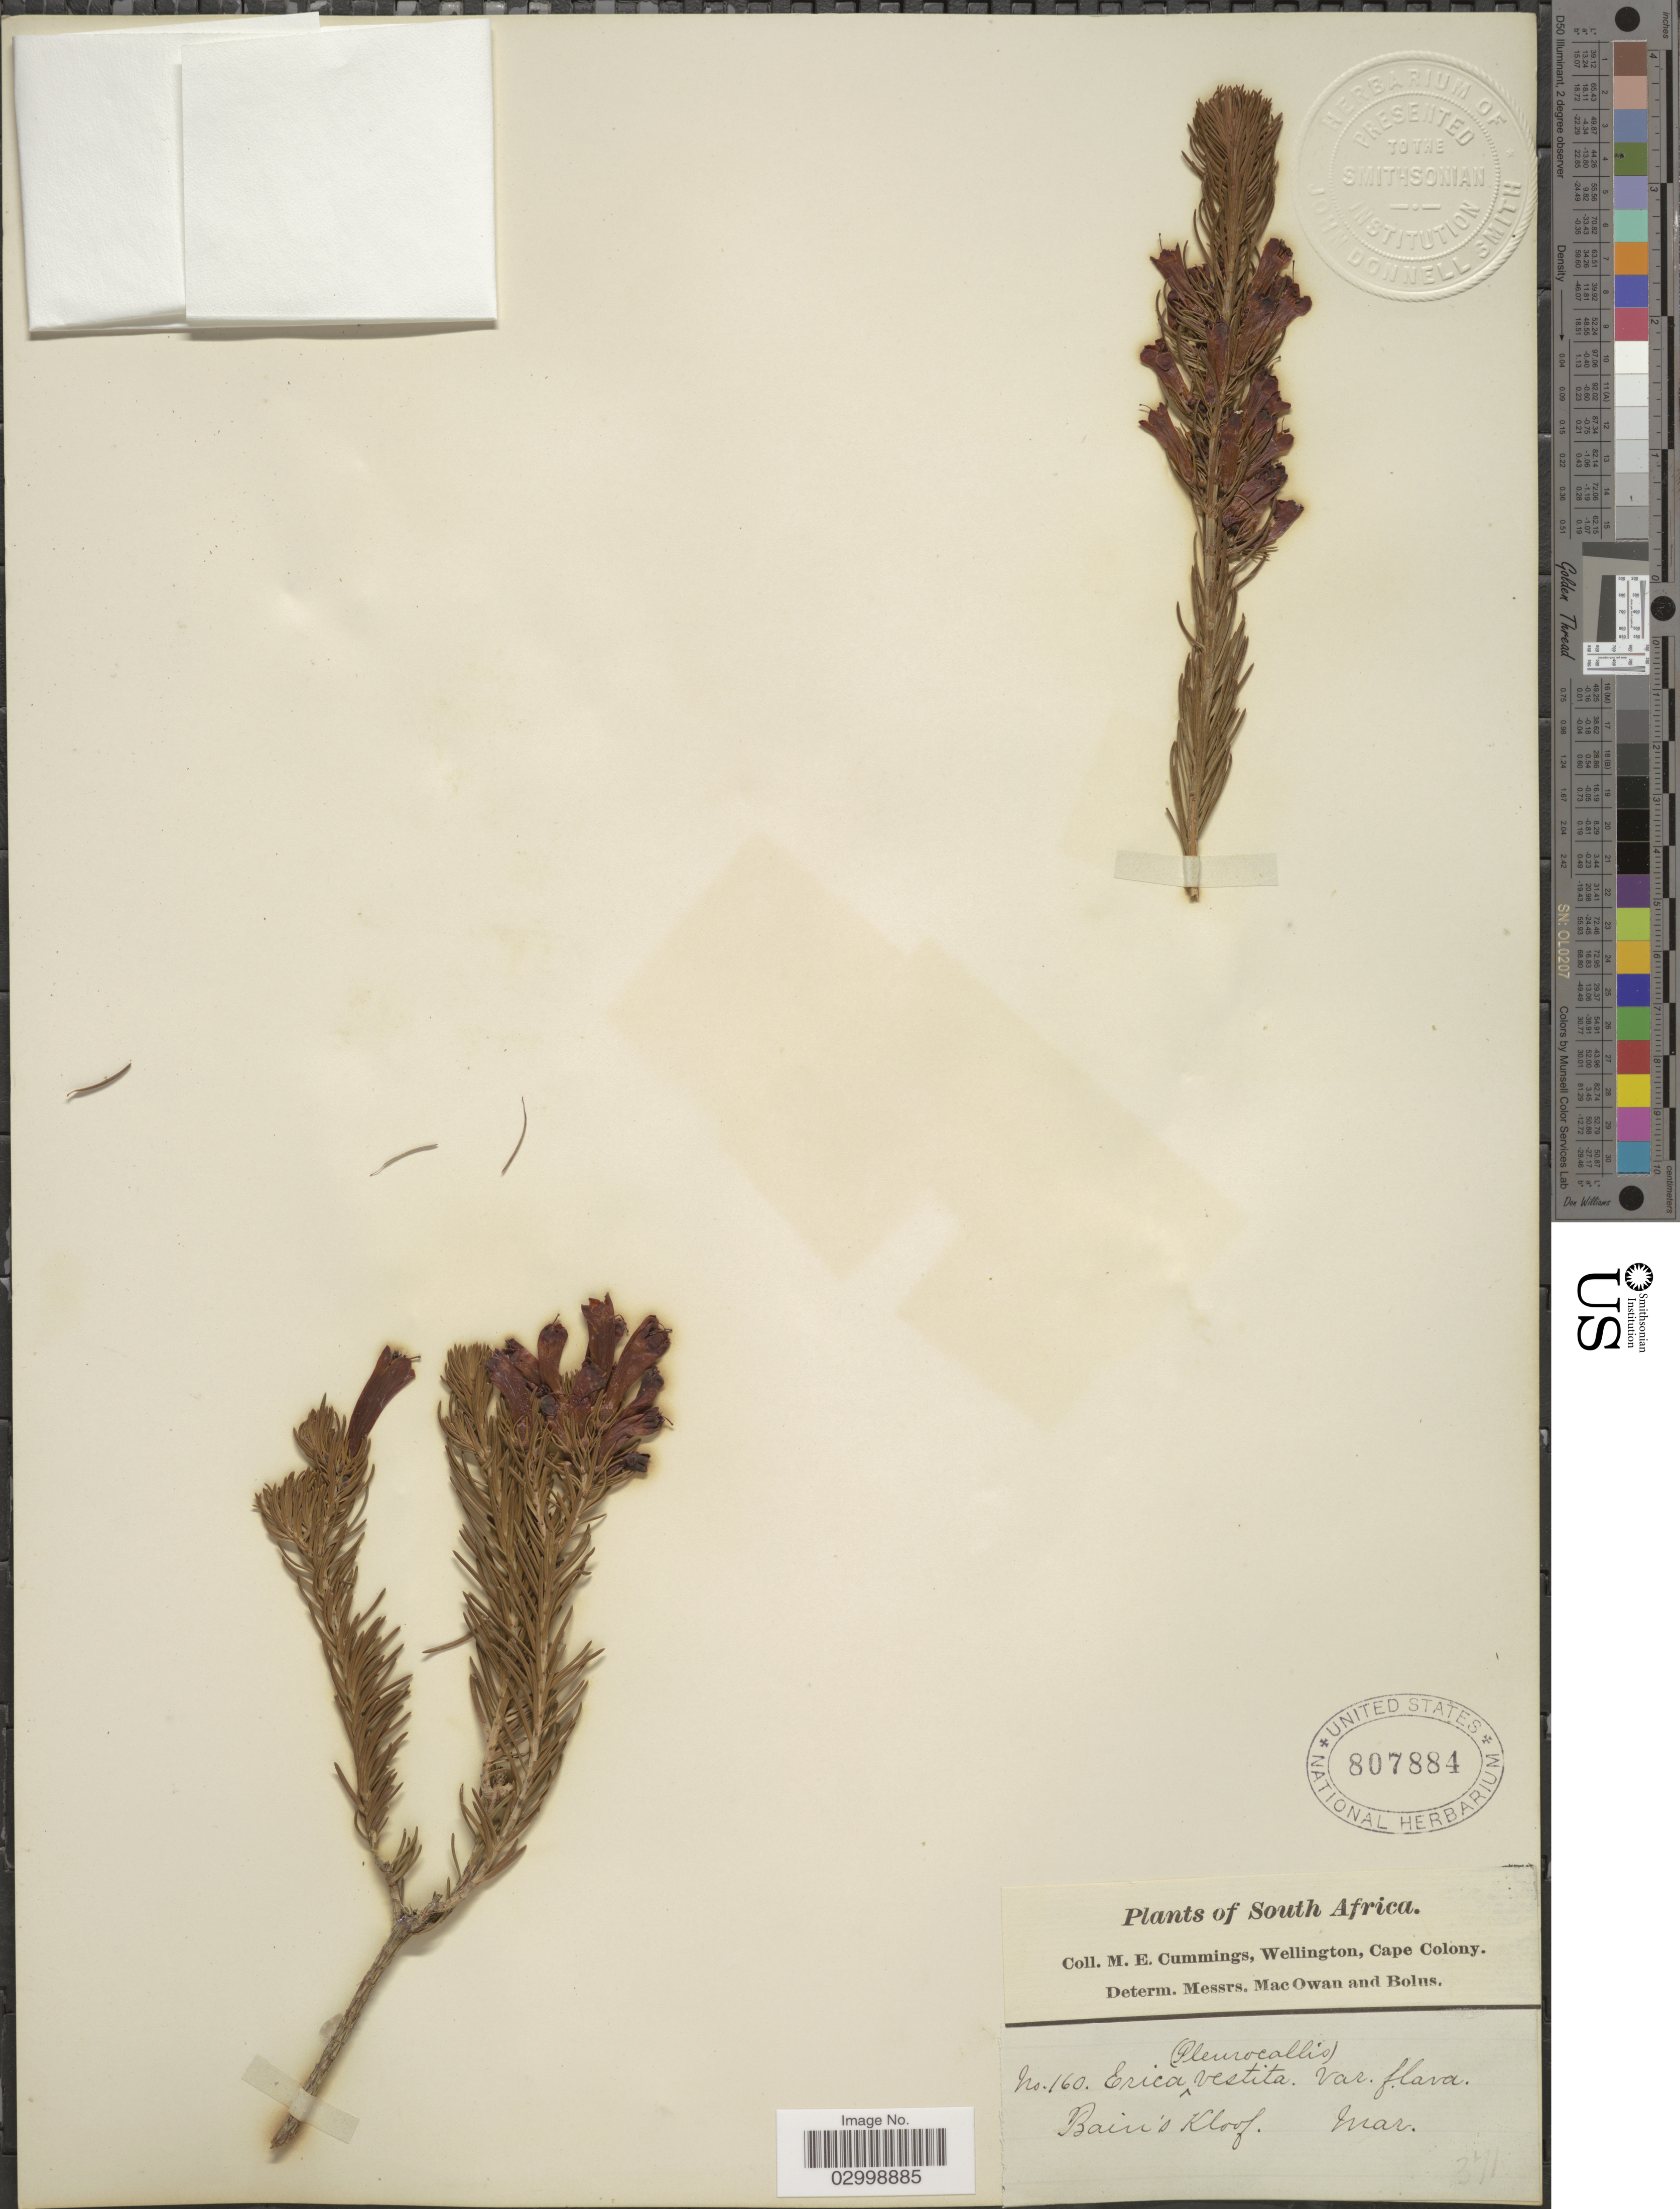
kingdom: Plantae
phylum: Tracheophyta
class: Magnoliopsida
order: Ericales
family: Ericaceae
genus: Erica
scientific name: Erica vestita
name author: Thunb.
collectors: M. E. Cummings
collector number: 160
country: South Africa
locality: Bain's Kloof.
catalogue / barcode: US 807884